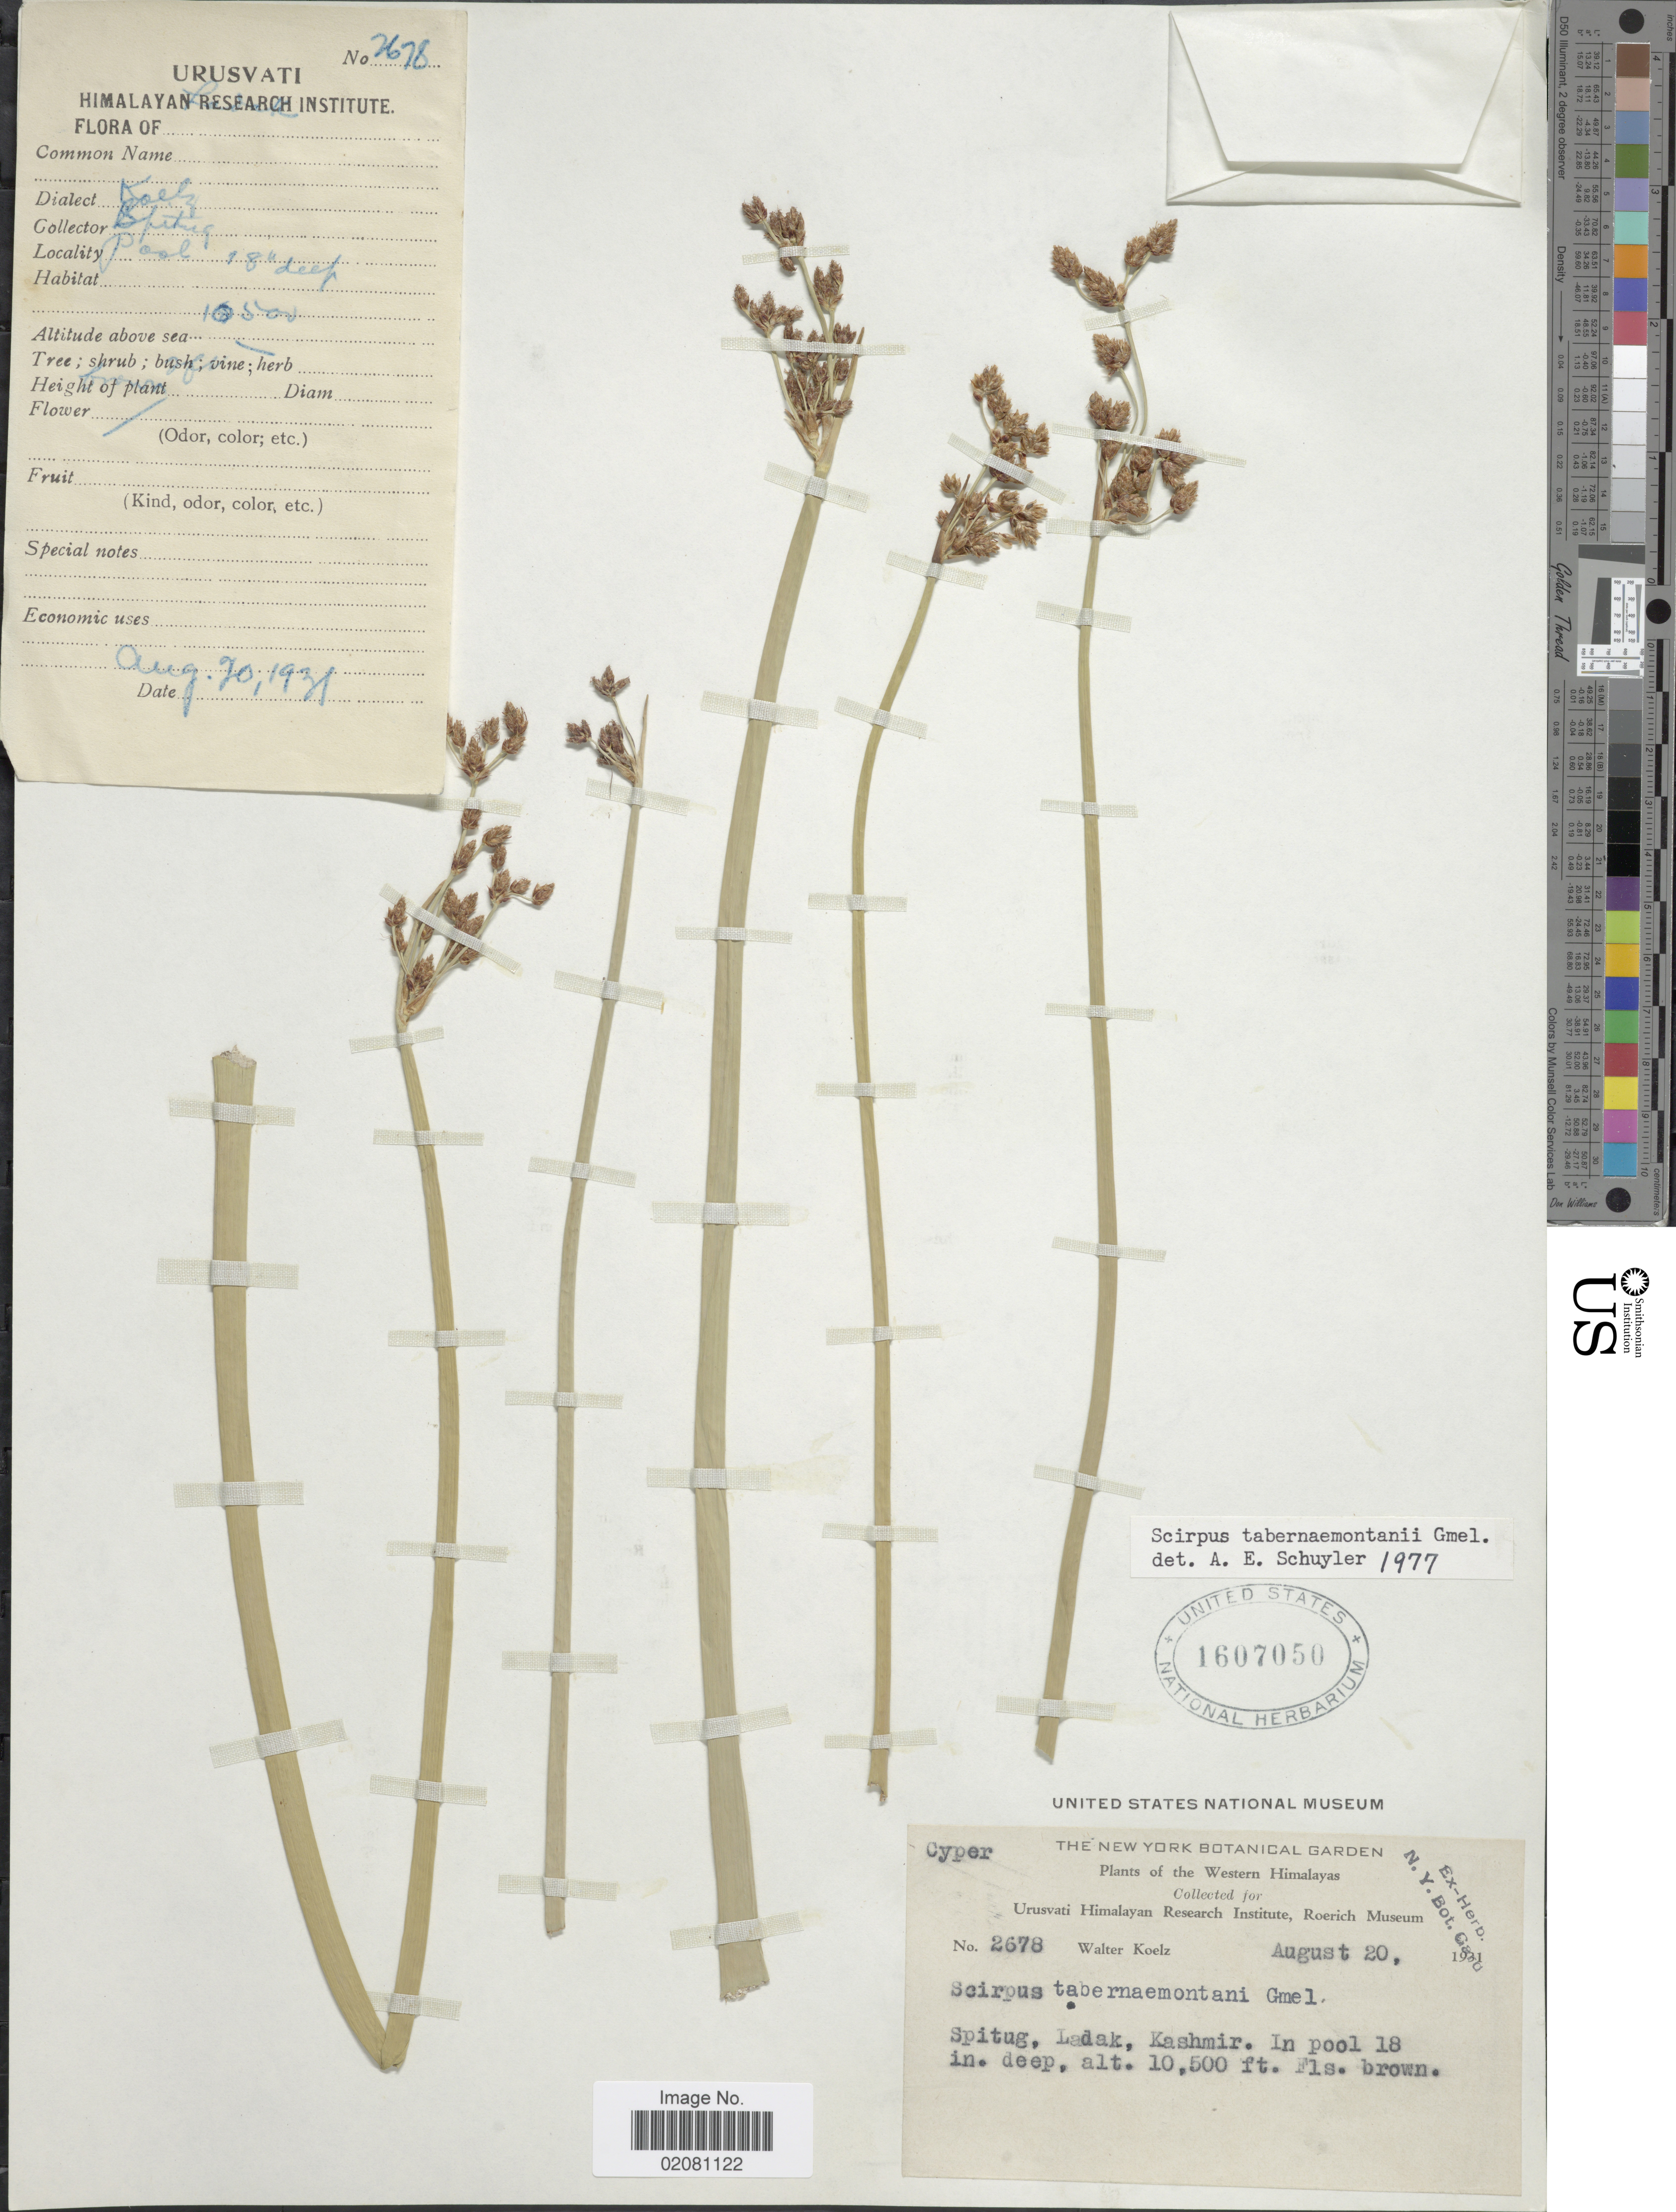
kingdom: Plantae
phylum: Tracheophyta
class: Liliopsida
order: Poales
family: Cyperaceae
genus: Schoenoplectus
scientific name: Schoenoplectus tabernaemontani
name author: (C.C. Gmel.) Palla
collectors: W. N. Koelz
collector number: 2678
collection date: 1911-08-20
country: India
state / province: Ladakh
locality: Western Himalayas, Spitug, ladak, Kashmir.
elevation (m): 3200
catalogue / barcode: US 1607050